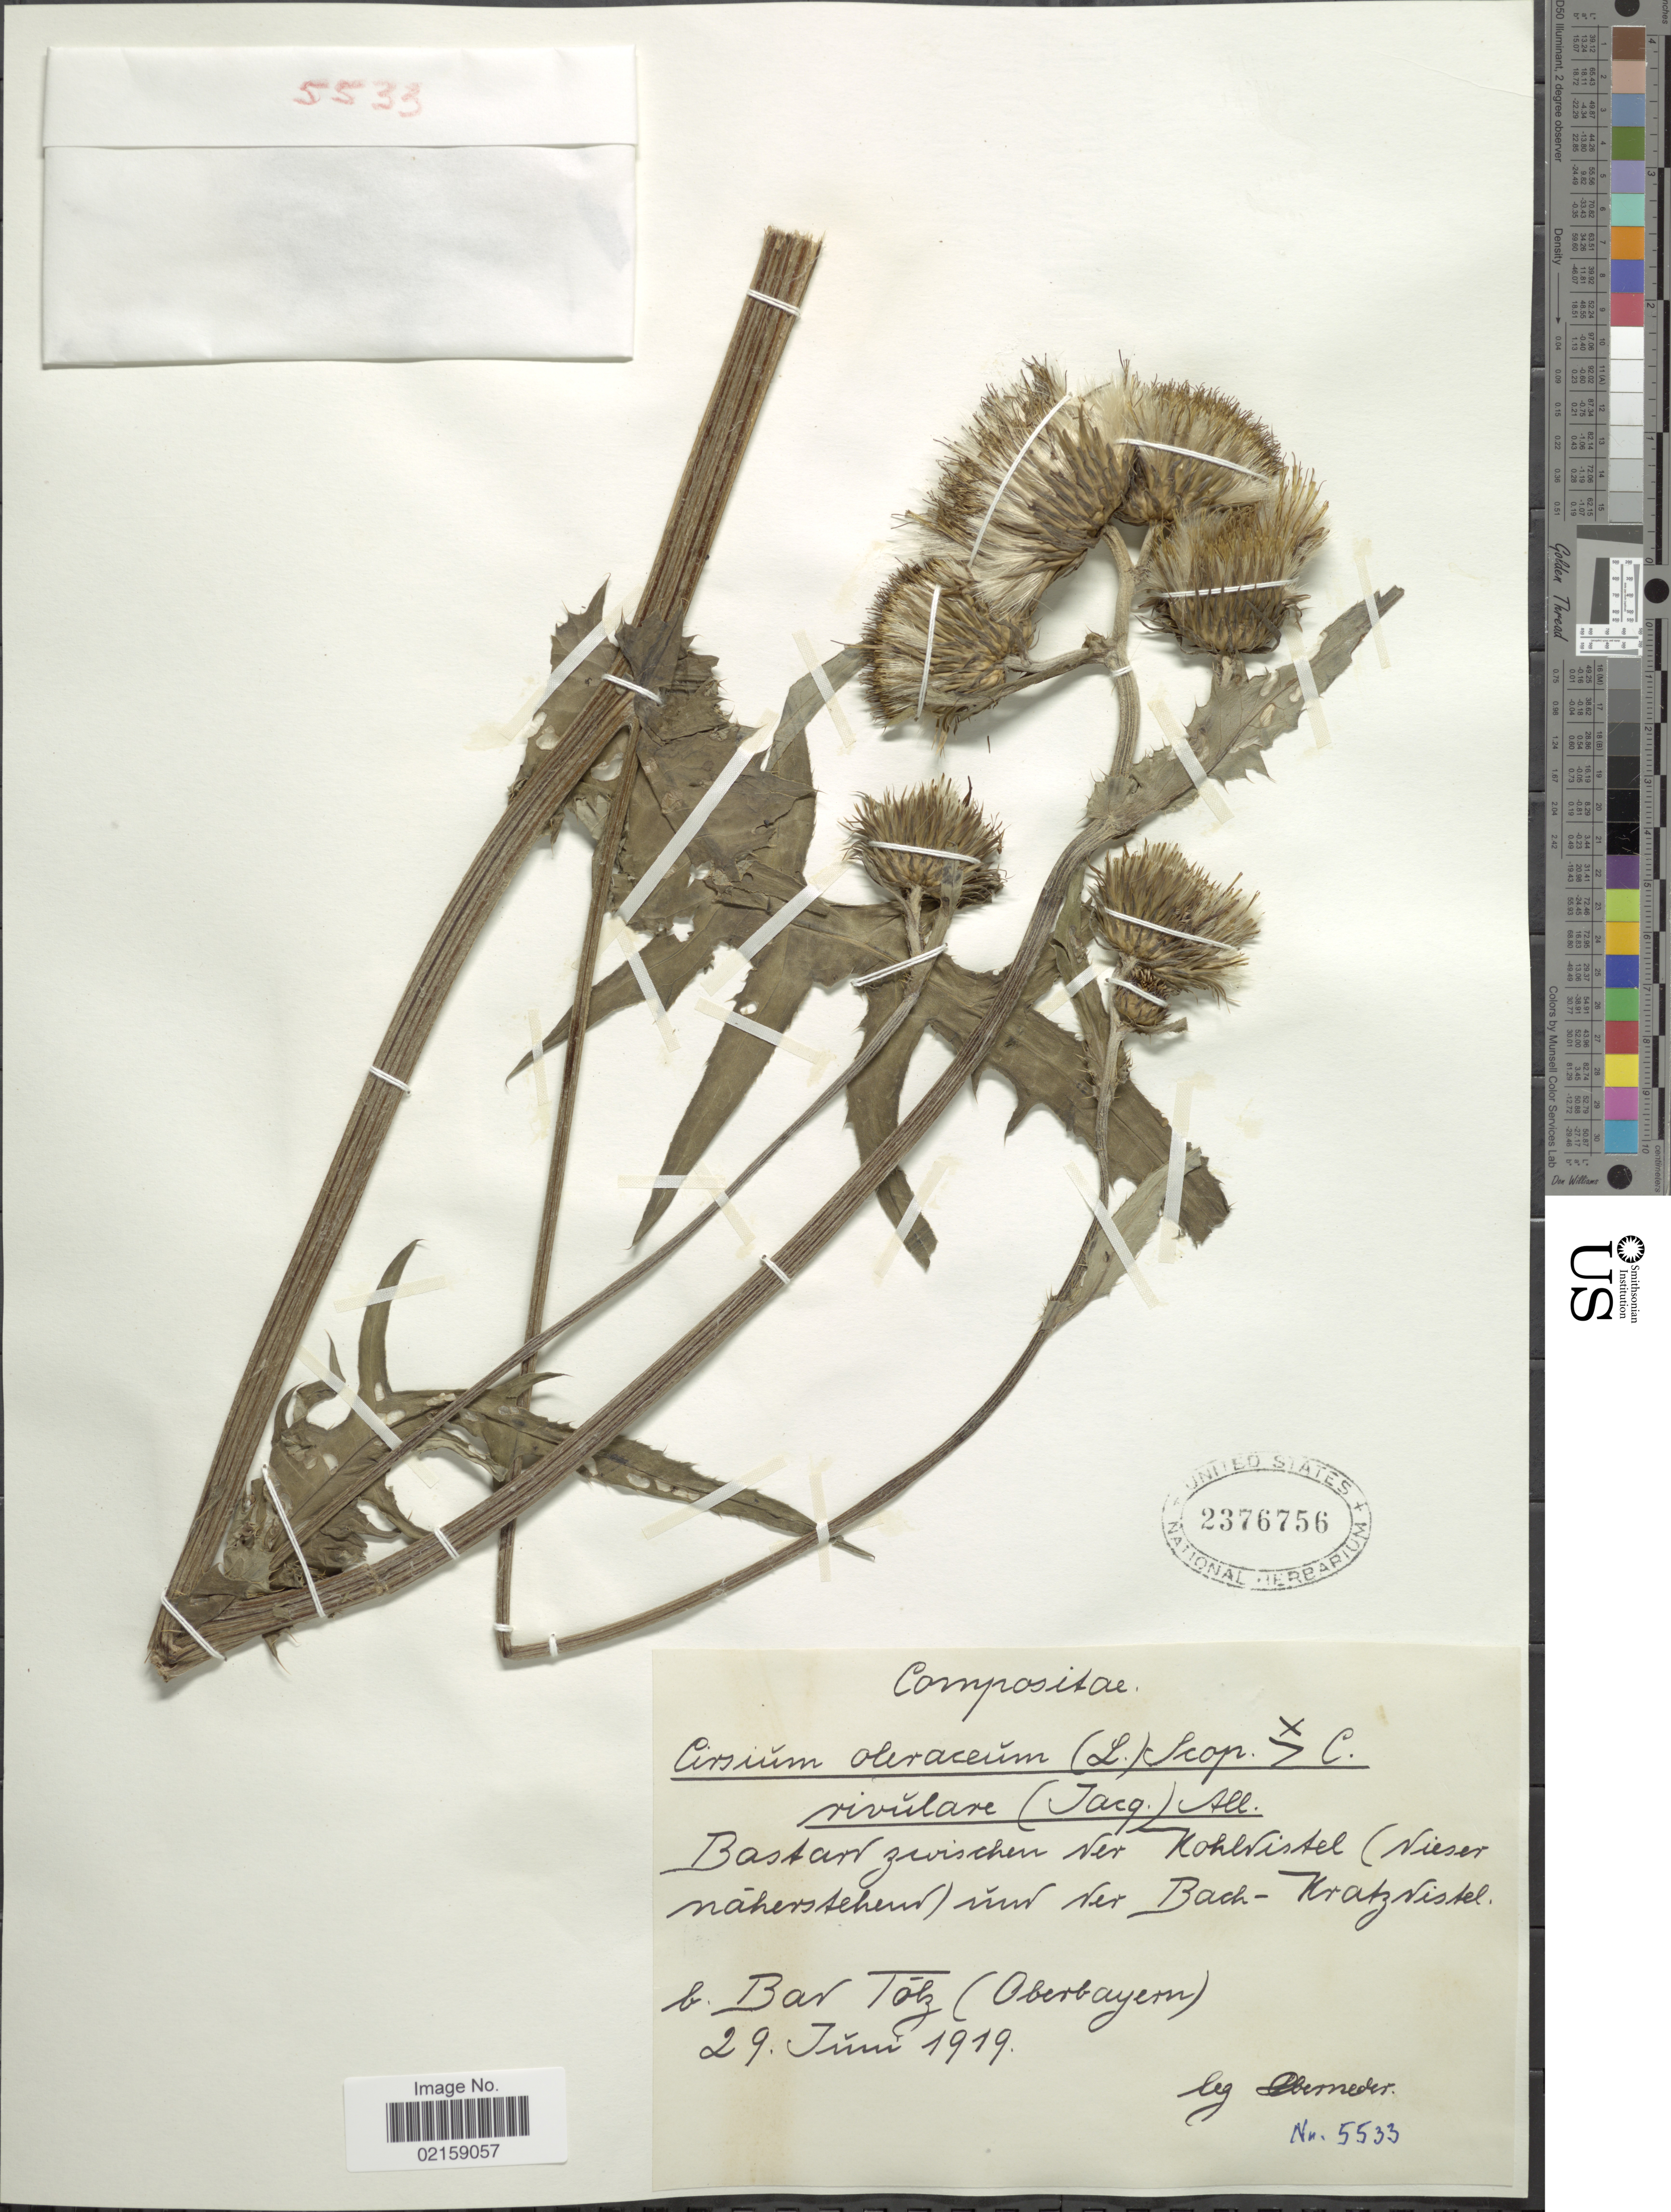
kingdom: Plantae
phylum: Tracheophyta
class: Magnoliopsida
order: Asterales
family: Asteraceae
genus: Cirsium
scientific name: Cirsium oleraceum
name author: (L.) Scop.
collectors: L. Oberneder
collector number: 5533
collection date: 1919-06-29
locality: Bastarr zwischen Ner Kohlvistel (Nieser naherstehund) und der Bach-Kraknisdel, b. Bar Tolz (Oberbayern). [interpreted]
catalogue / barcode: US 2376756